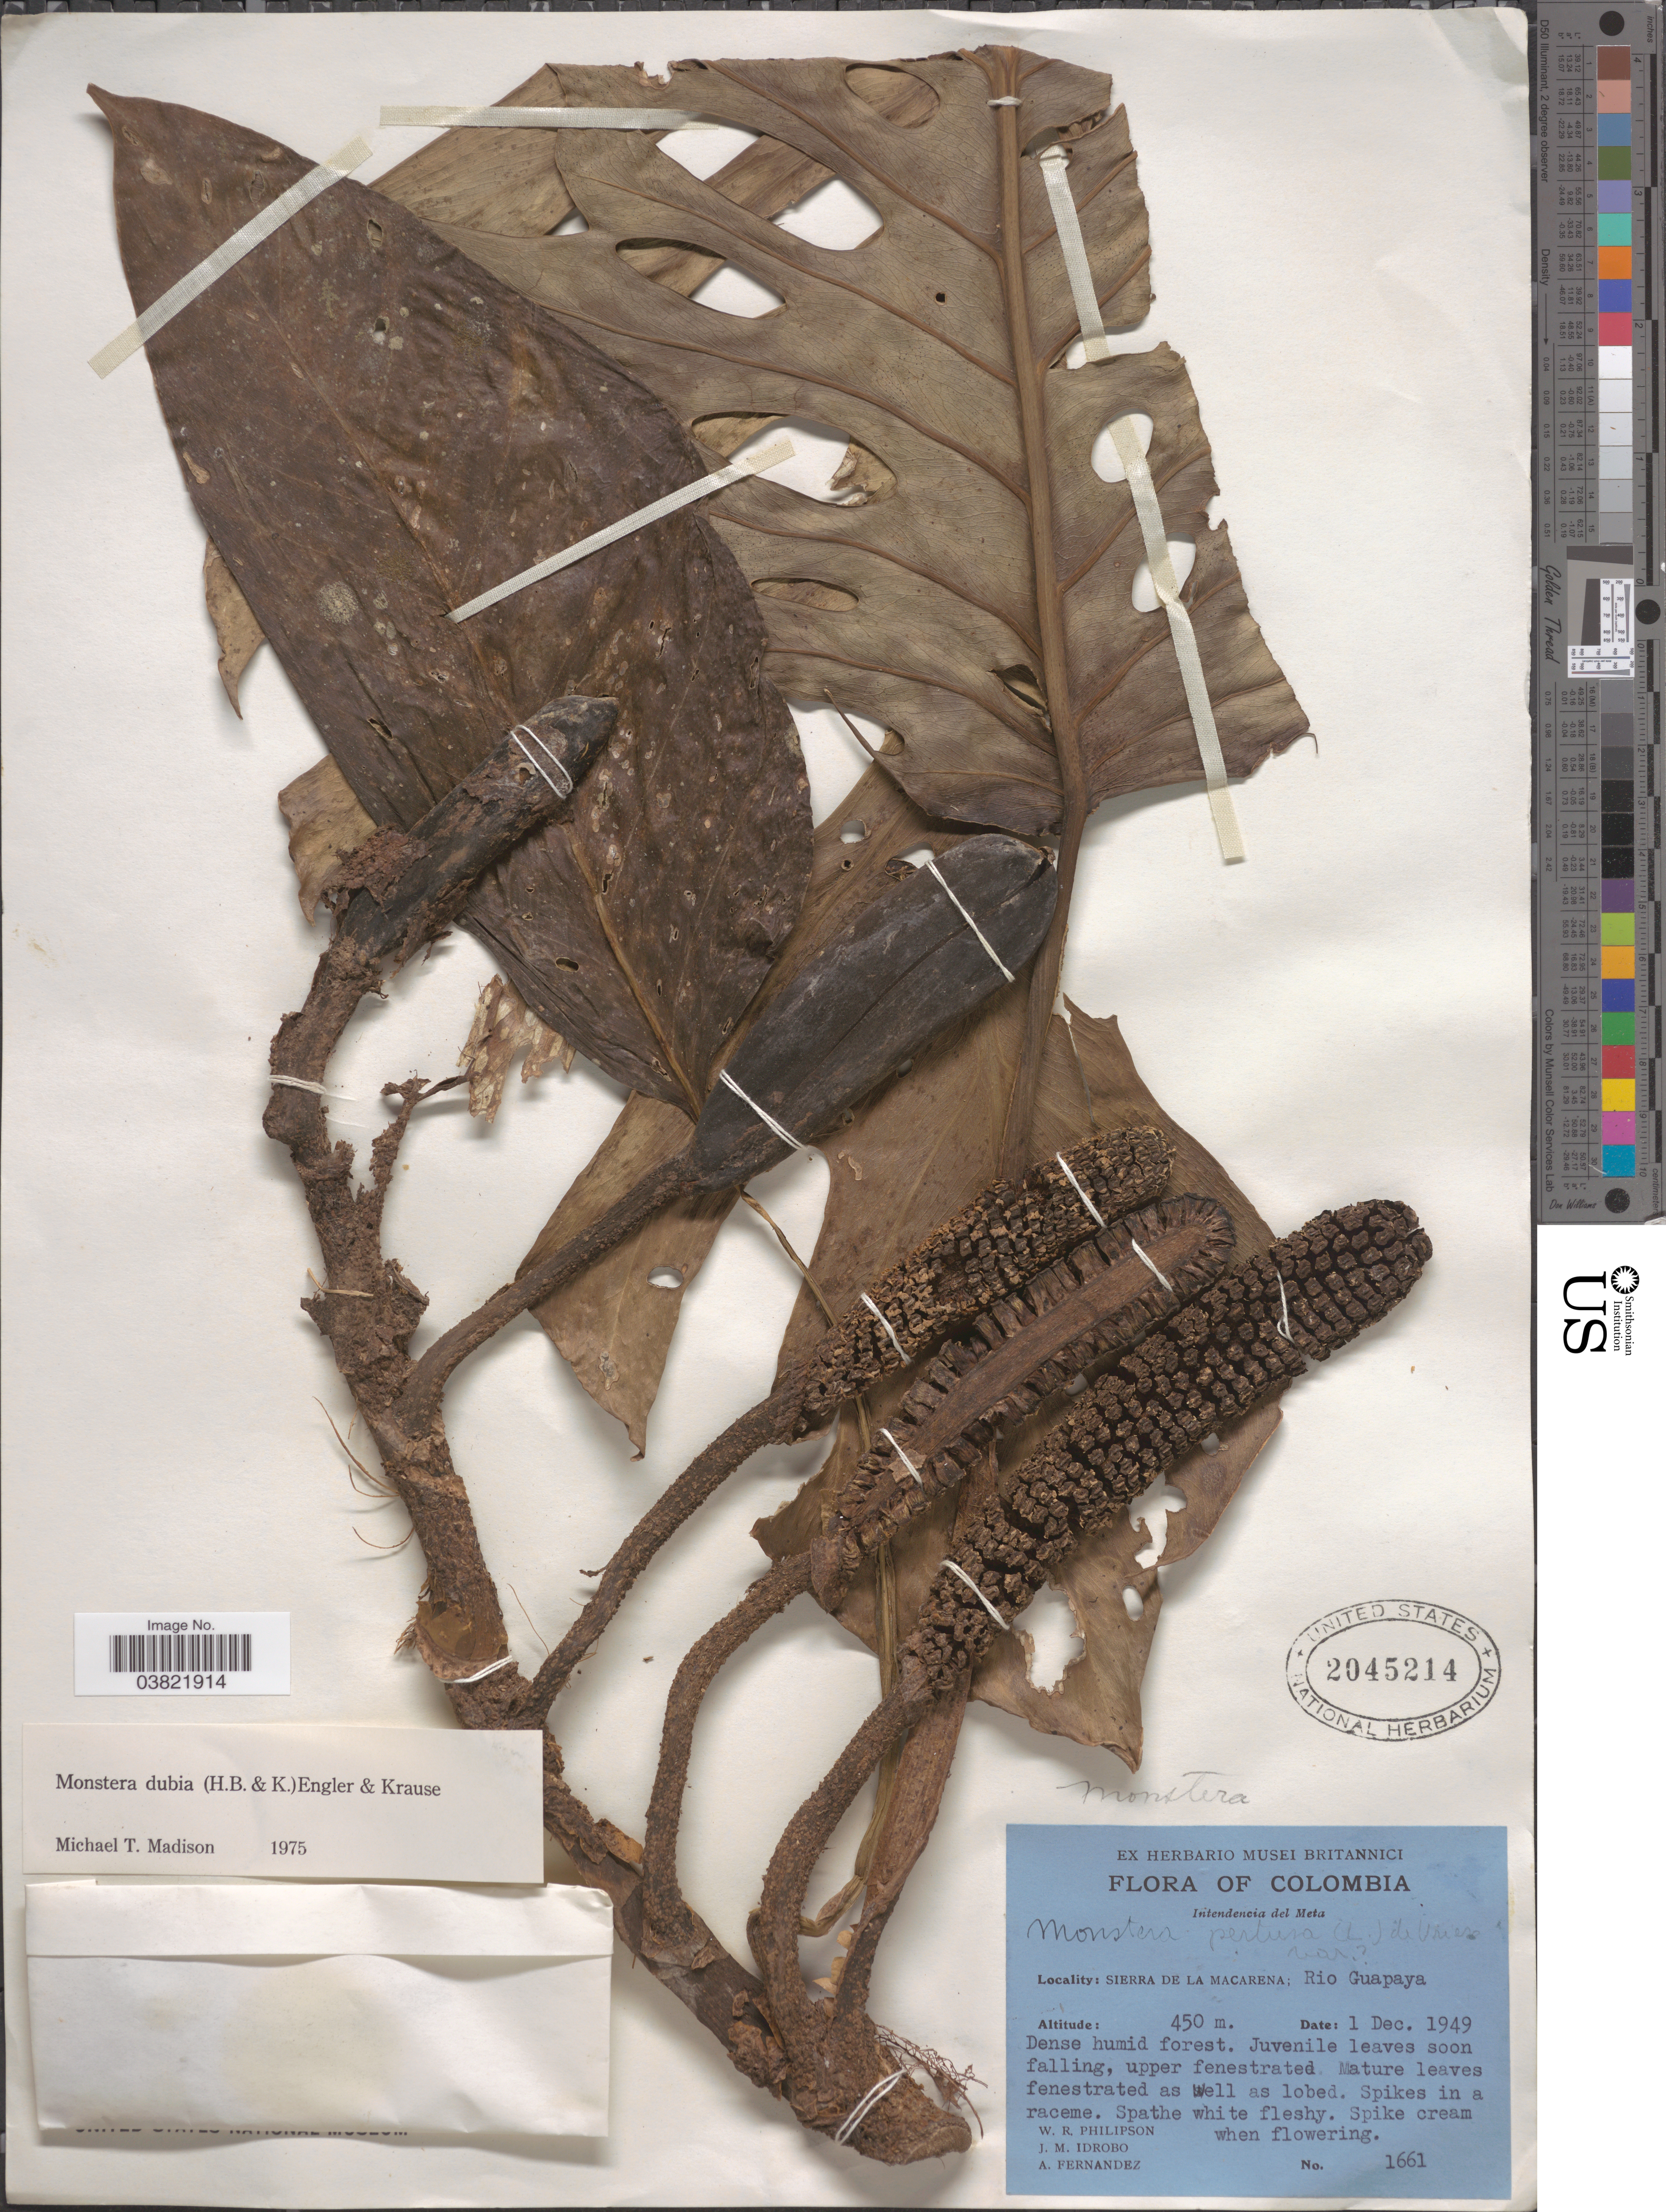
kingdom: Plantae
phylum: Tracheophyta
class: Liliopsida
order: Alismatales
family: Araceae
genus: Monstera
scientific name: Monstera dubia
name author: (Kunth) Engl. & K. Krause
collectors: W. R. Philipson, J. M. Idrobo & A. Fernandez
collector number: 1661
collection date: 1949-12-01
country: Colombia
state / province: Meta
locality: Intendencia del Meta. Sierra de La Macarena; Rio Guapaya.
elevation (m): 450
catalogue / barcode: US 2045214